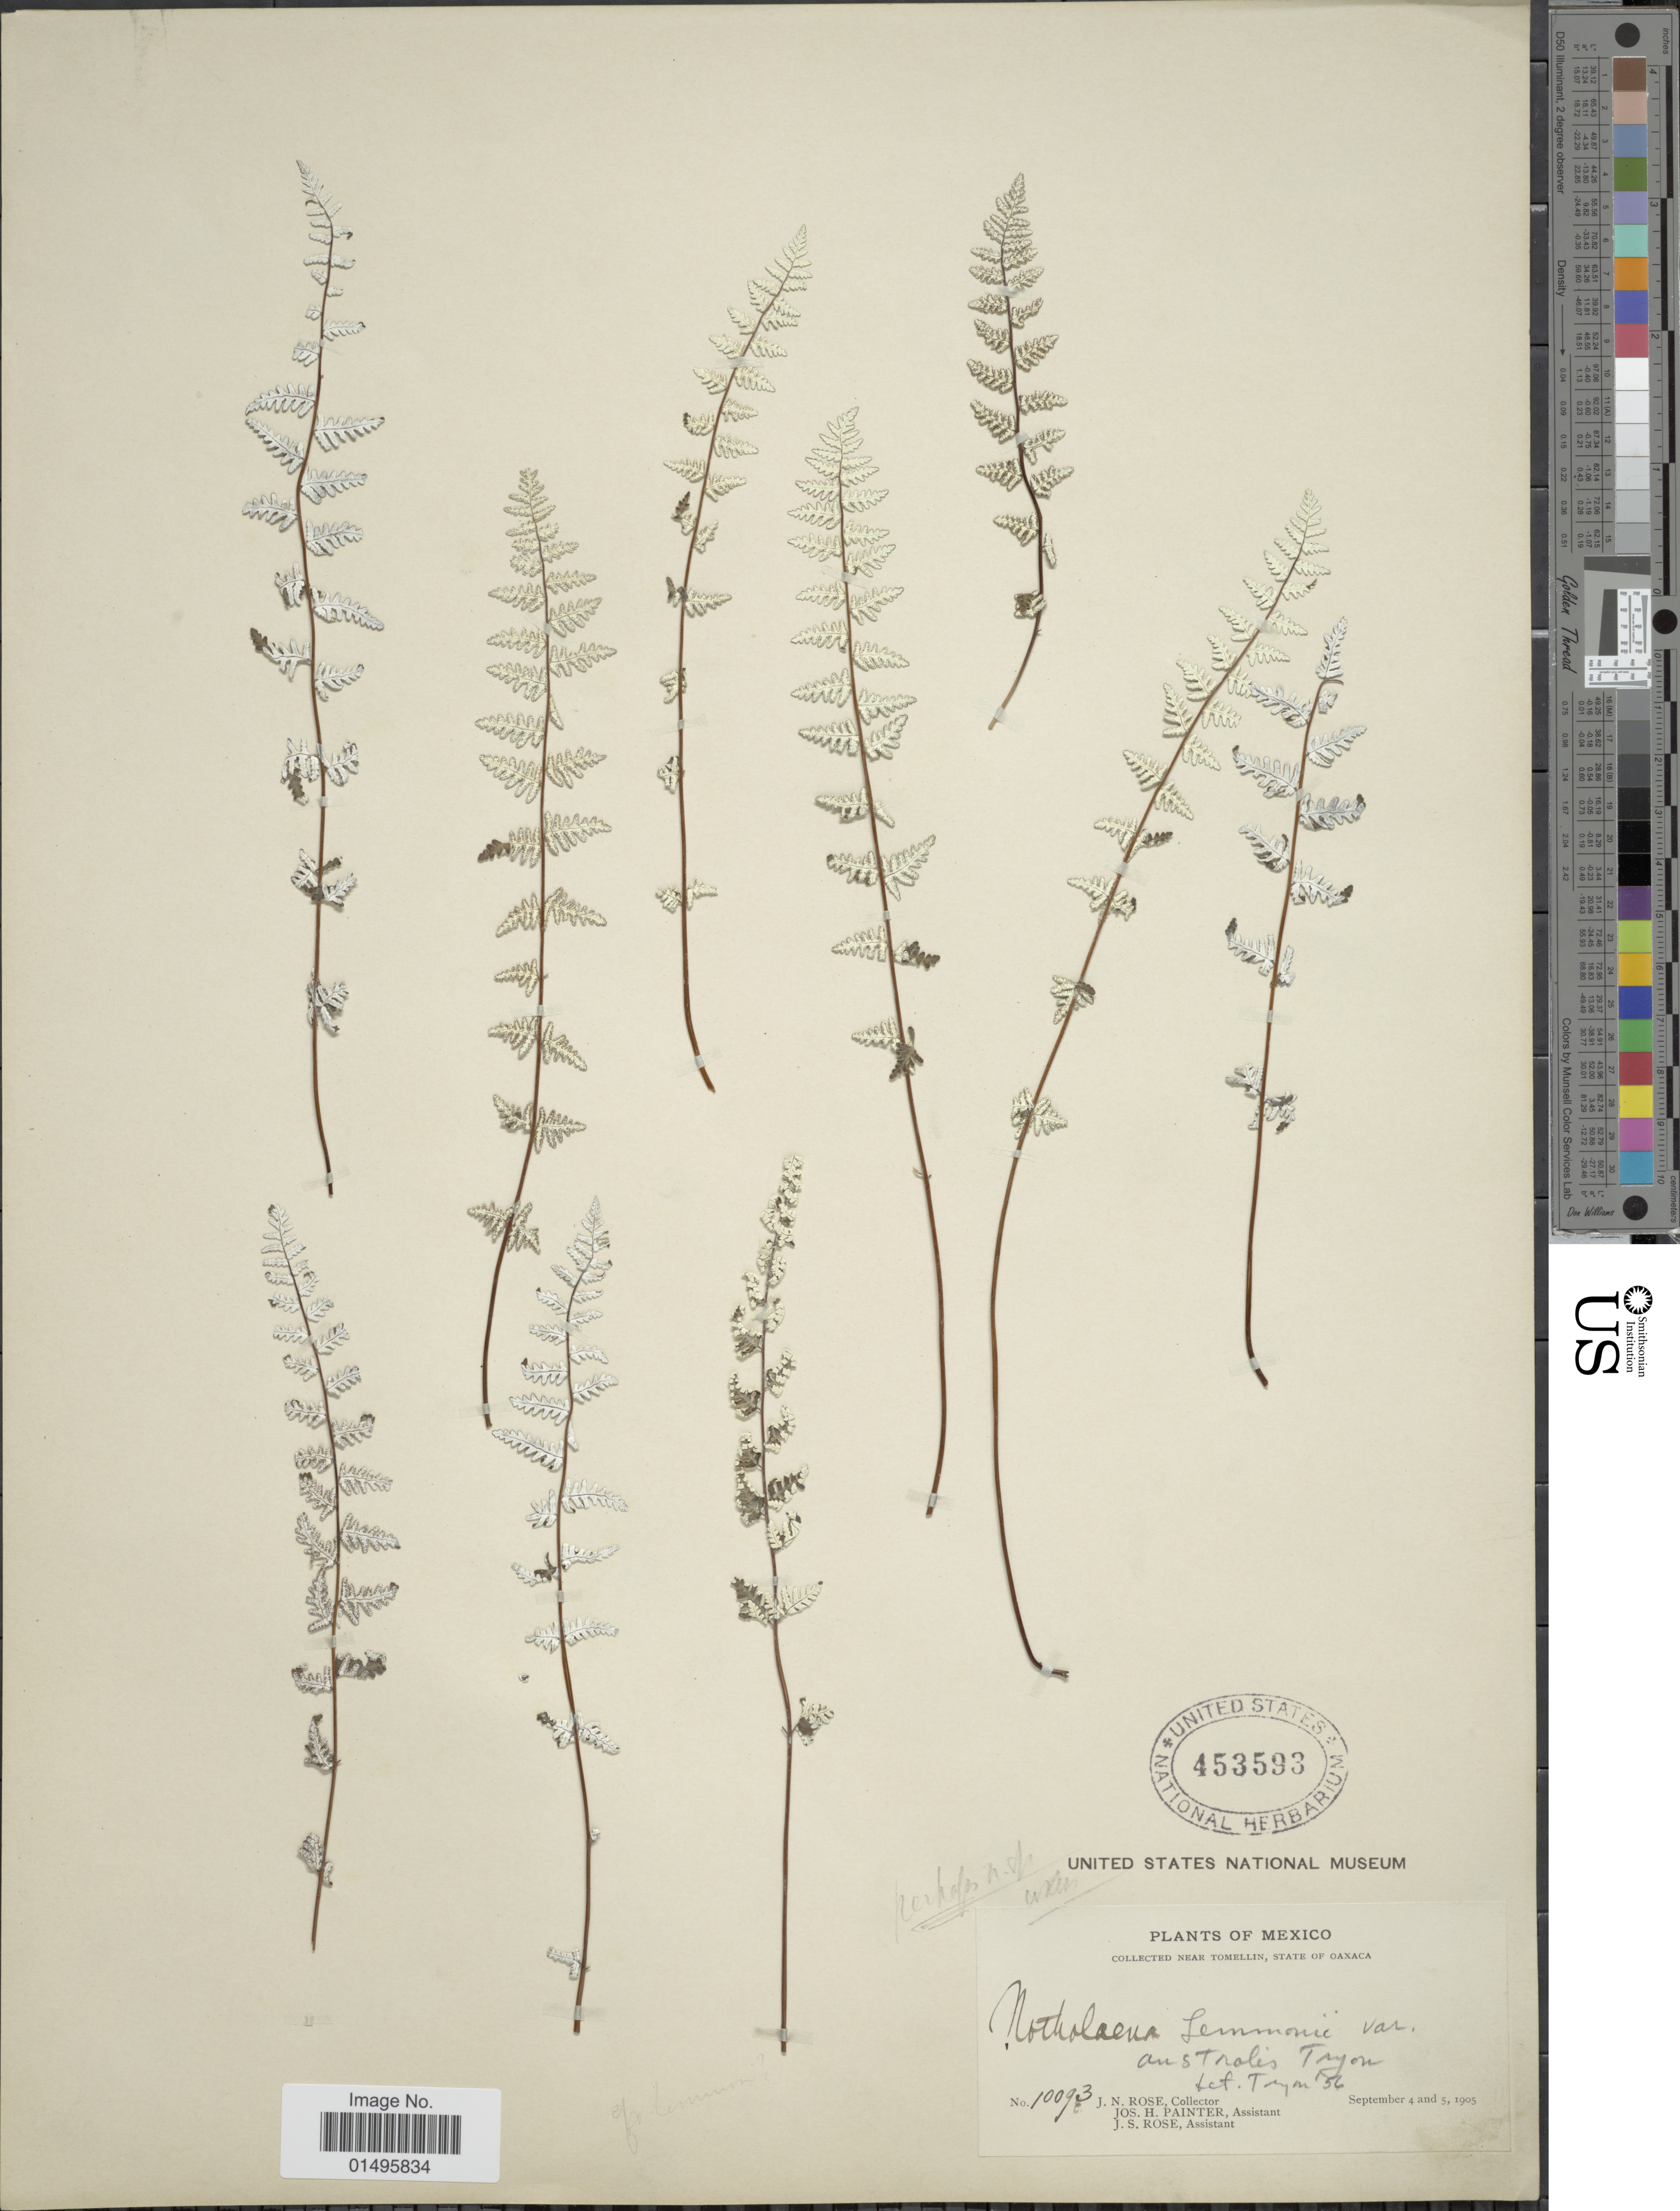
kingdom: Plantae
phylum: Tracheophyta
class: Polypodiopsida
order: Polypodiales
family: Pteridaceae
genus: Notholaena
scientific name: Notholaena lemmonii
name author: D.C. Eaton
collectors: J. N. Rose, J. H. Painter & J. S. Rose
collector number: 10093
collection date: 1905-09-04/1905-09-05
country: Mexico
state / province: Oaxaca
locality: Mexico, near Tomellin.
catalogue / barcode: US 453593